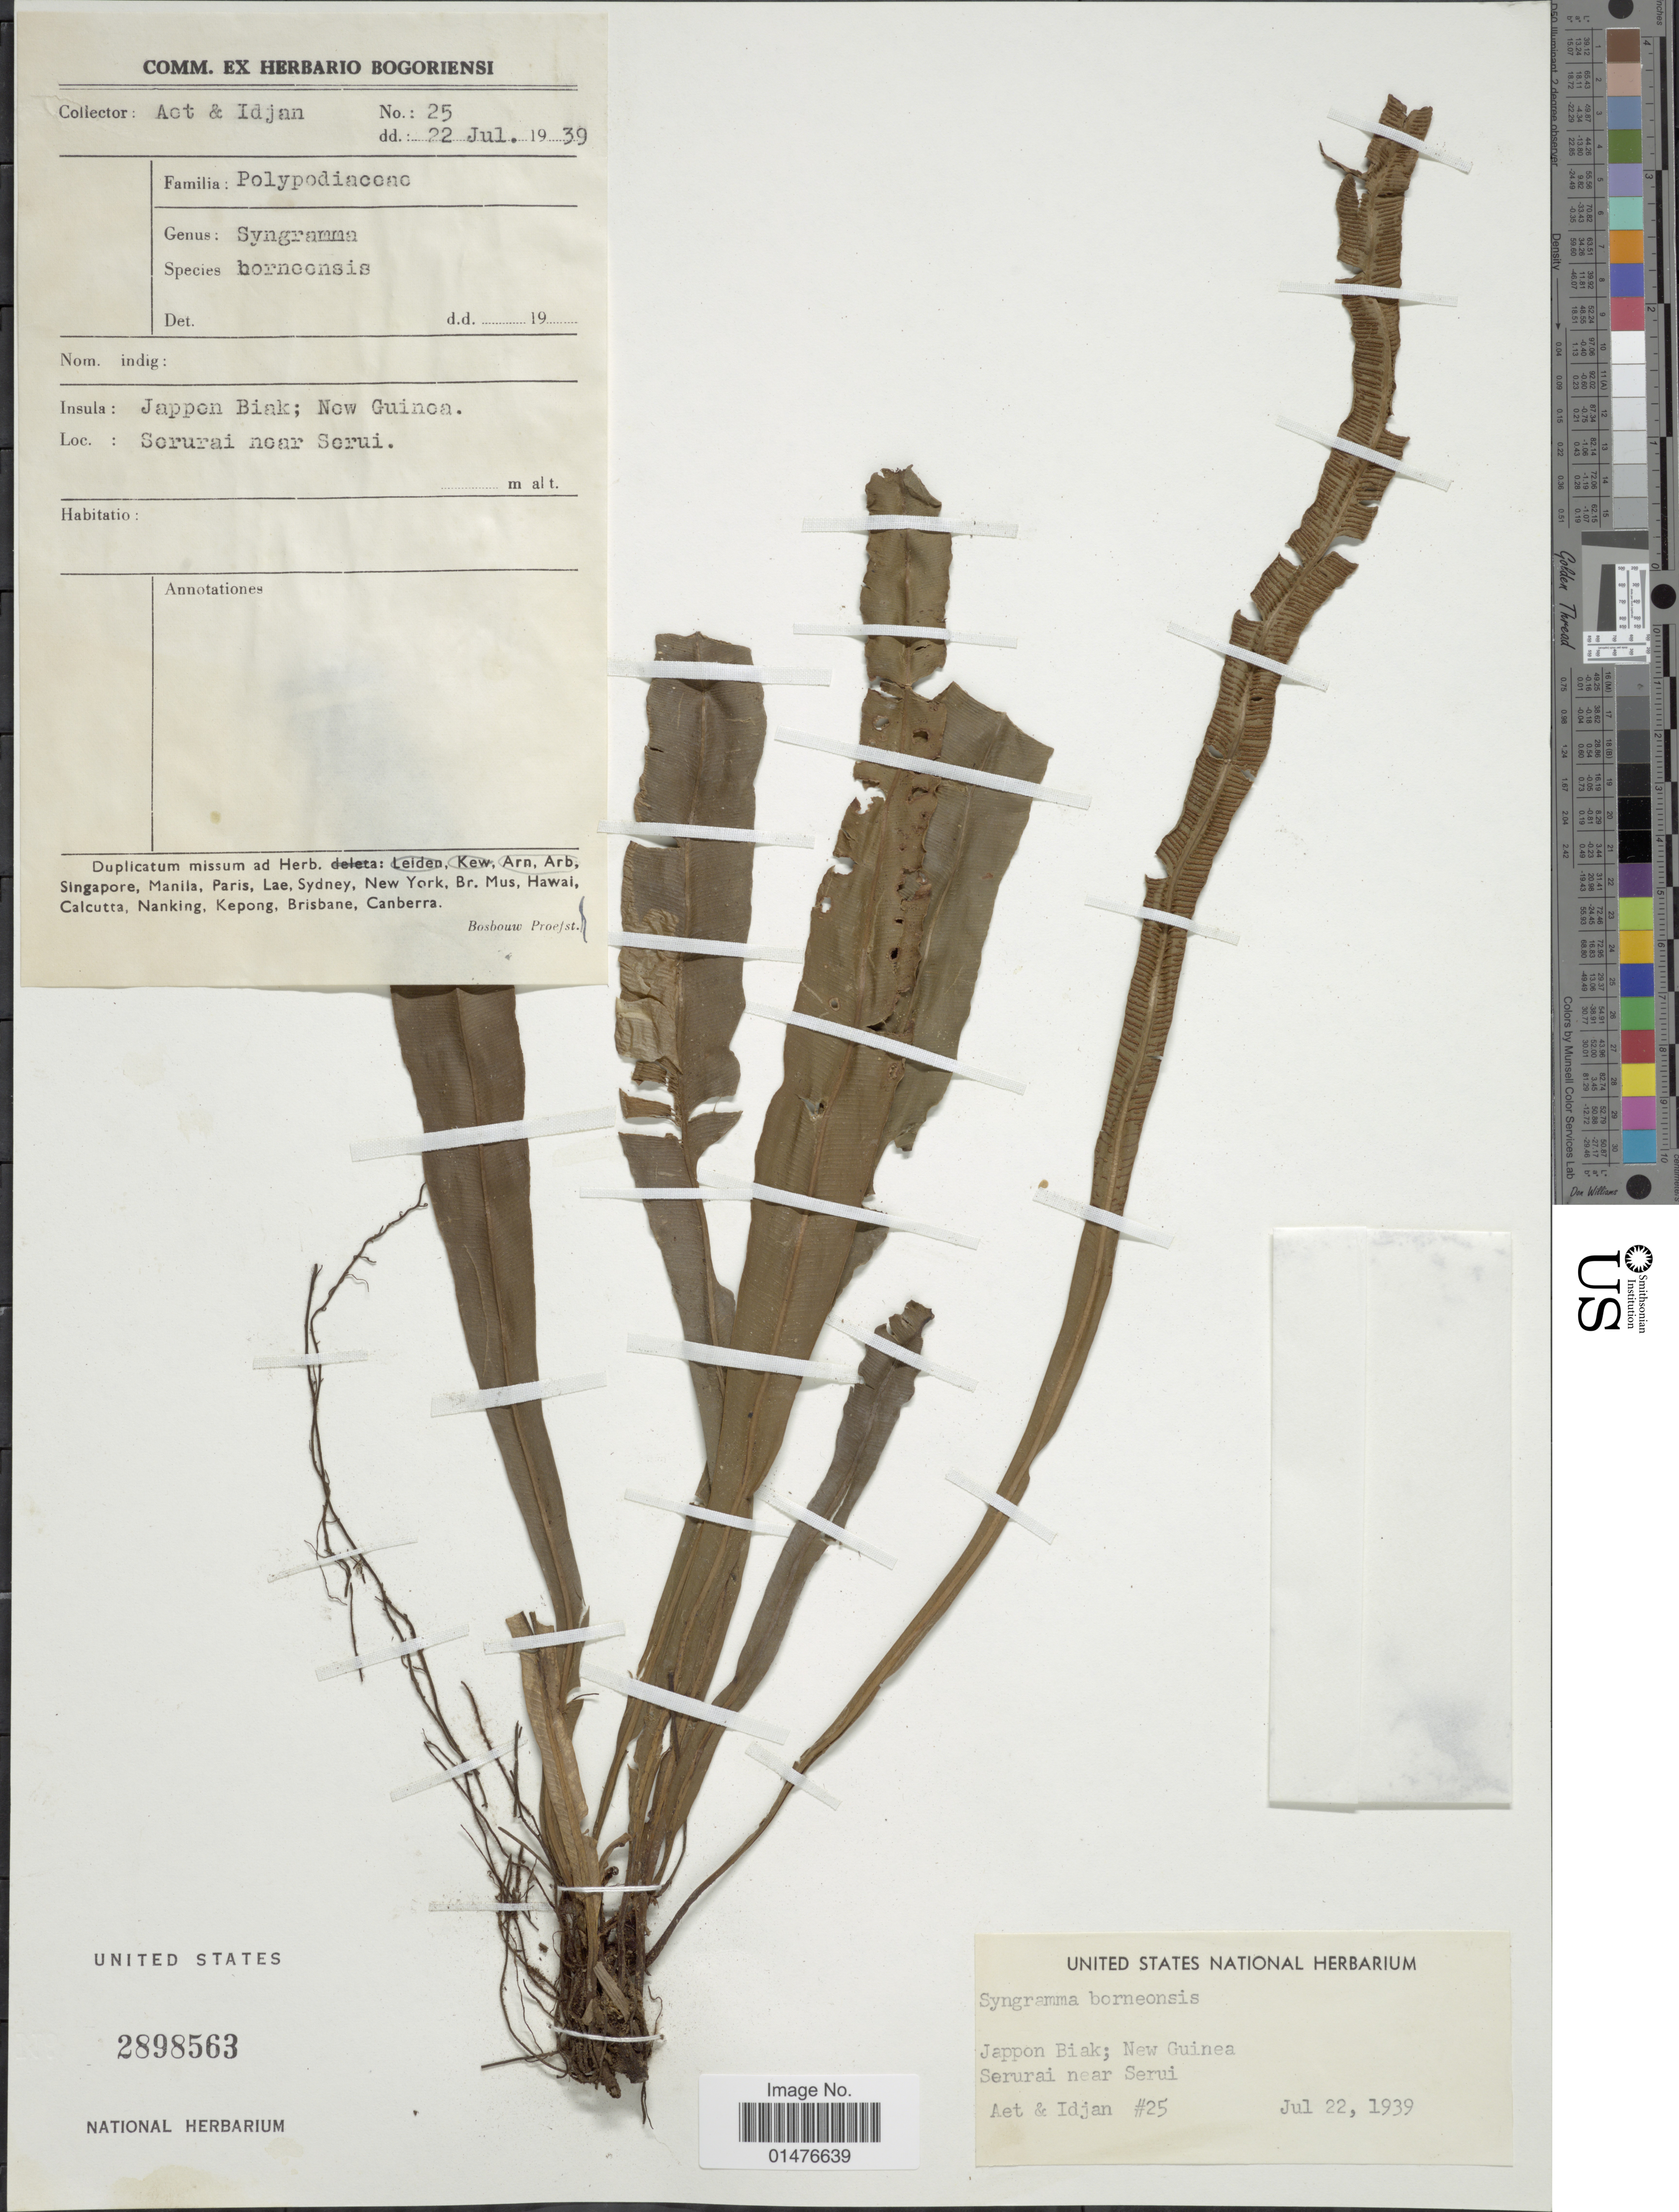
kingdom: Plantae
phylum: Tracheophyta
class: Polypodiopsida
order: Polypodiales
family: Pteridaceae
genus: Syngramma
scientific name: Syngramma borneensis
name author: (Hook.) J. Sm.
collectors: -- Aet & -. Idjan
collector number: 25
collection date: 1939-07-22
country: Indonesia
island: New Guinea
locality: Jappon Biak; New Guinea, Serurai near Serui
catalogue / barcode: US 2898563